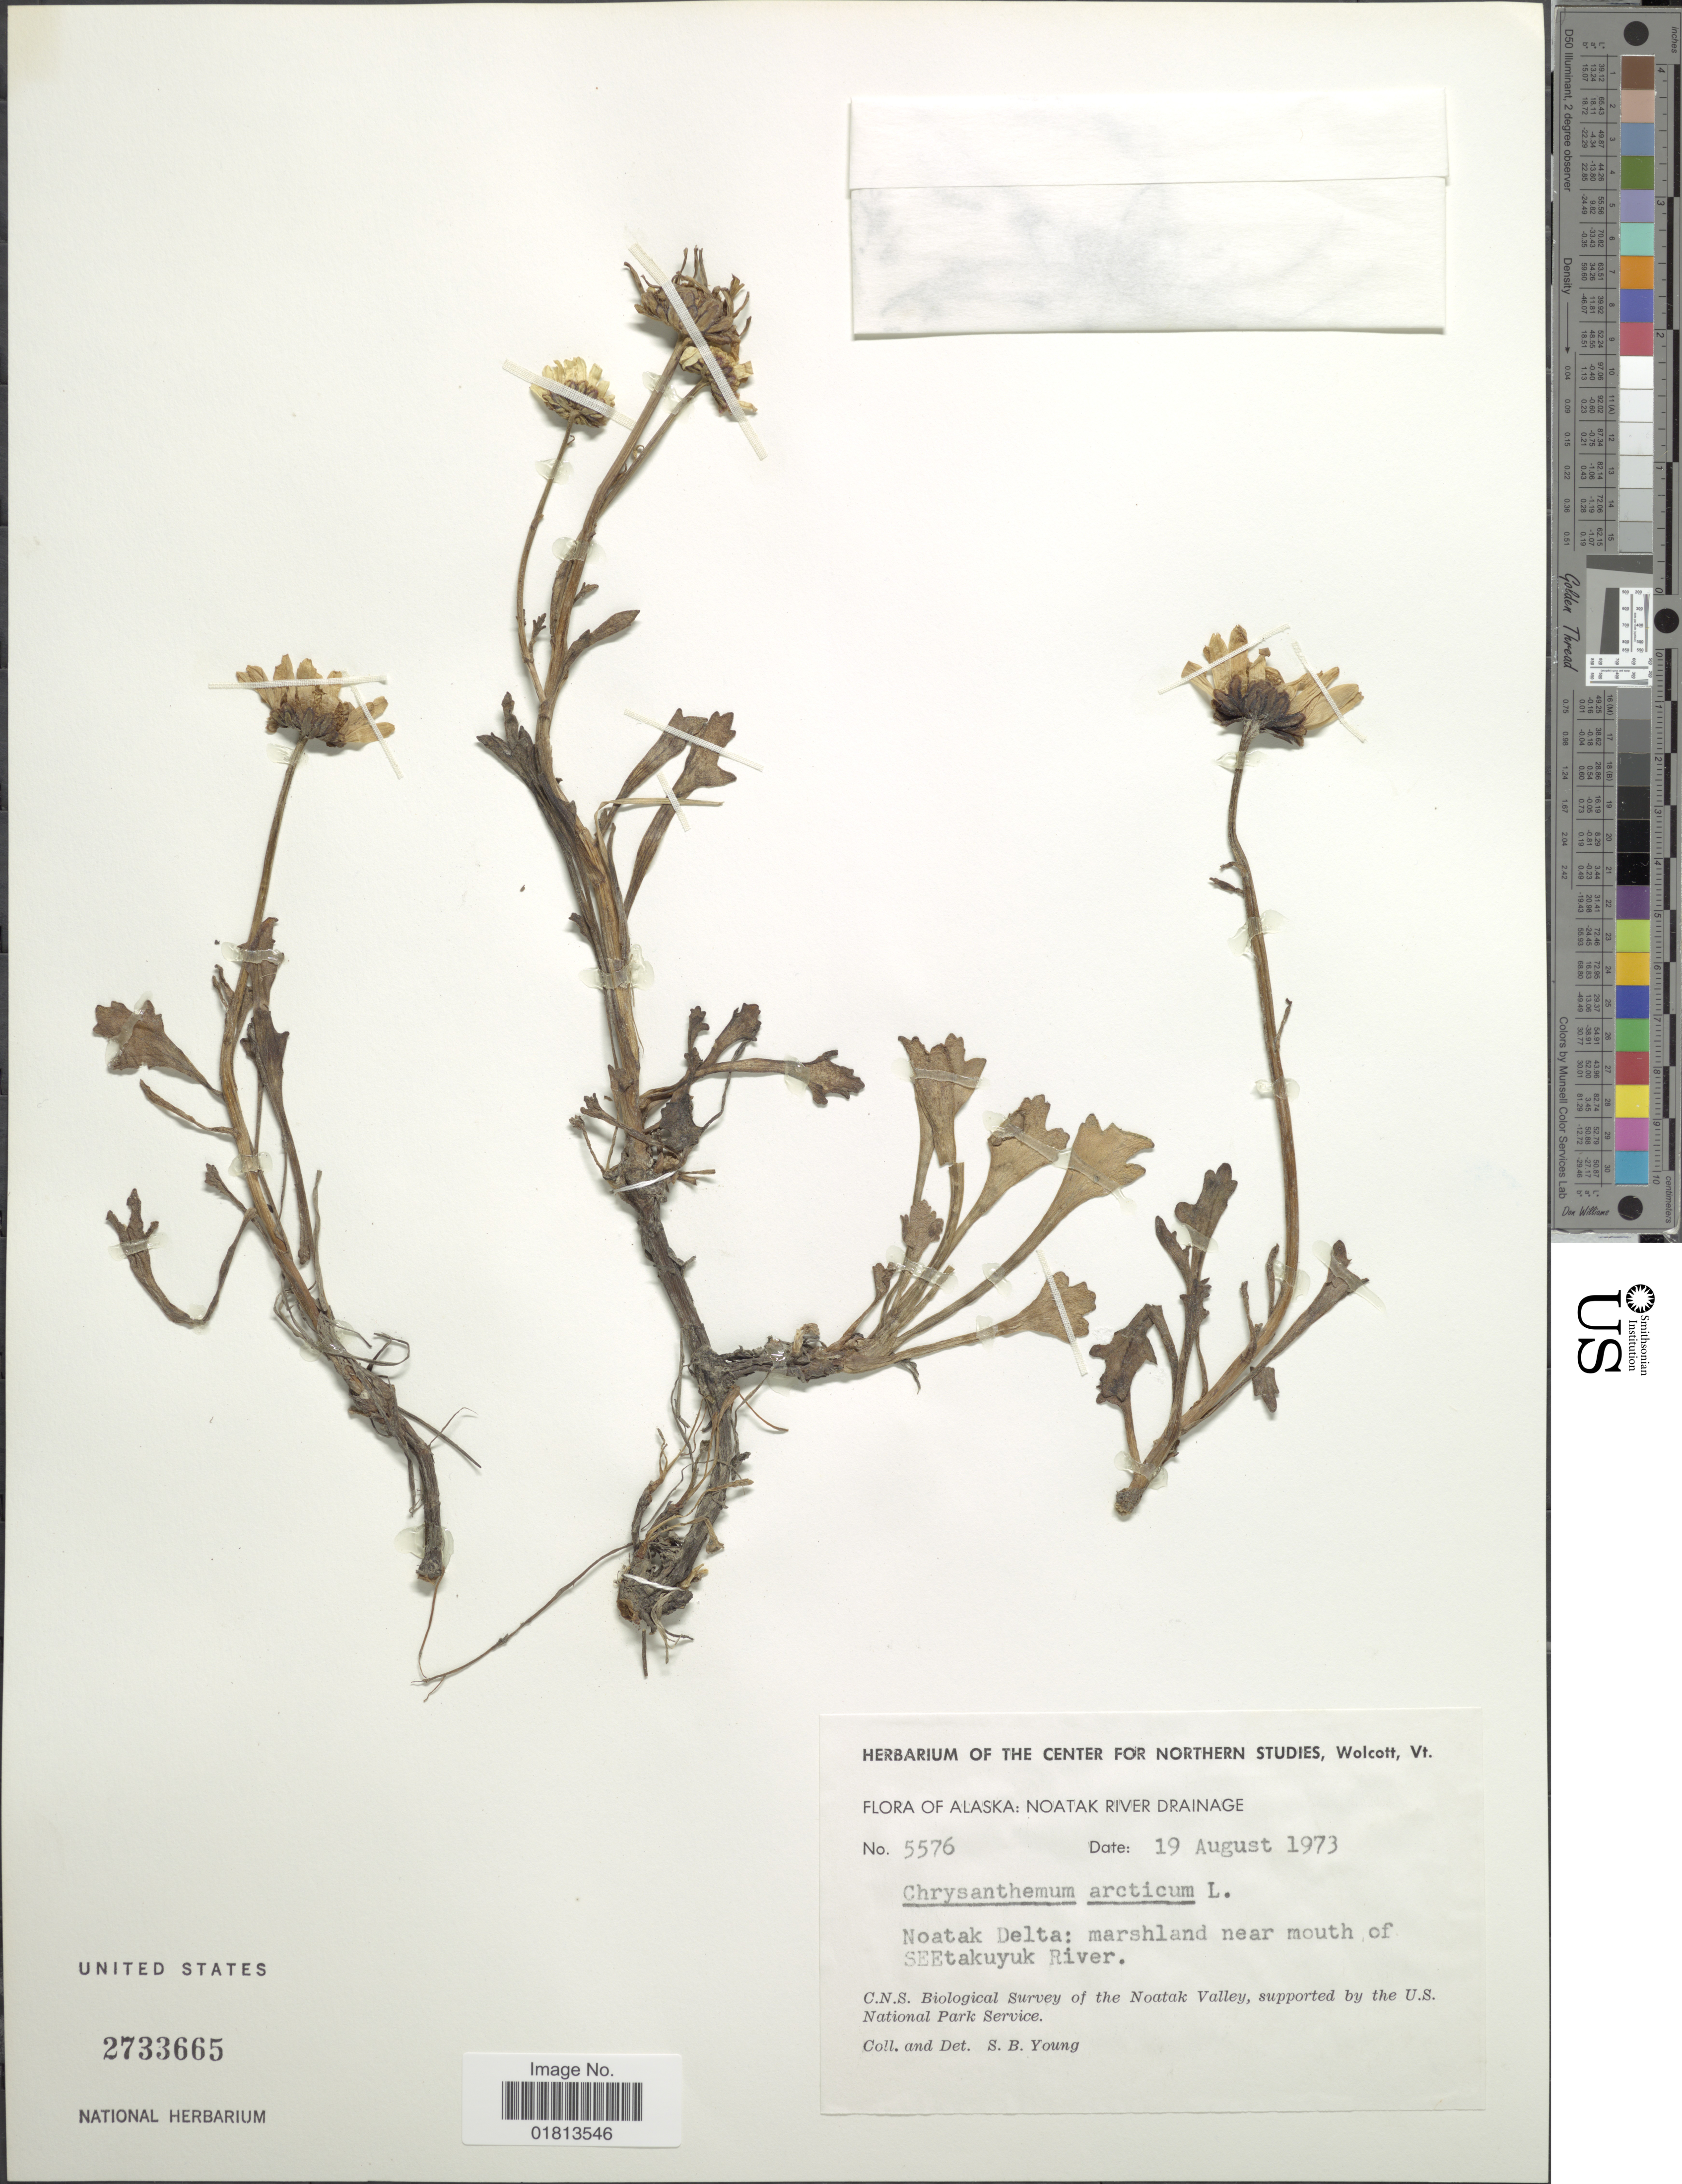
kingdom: Plantae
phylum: Tracheophyta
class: Magnoliopsida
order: Asterales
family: Asteraceae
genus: Dendranthema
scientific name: Dendranthema arcticum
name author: (L.) Tzvelev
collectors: S. Young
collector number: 5576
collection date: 1973-08-19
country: United States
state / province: Alaska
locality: Noatak River Drainage, Noatak Delta: marshland near mouth of Seetakuyuk River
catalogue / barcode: US 2733665